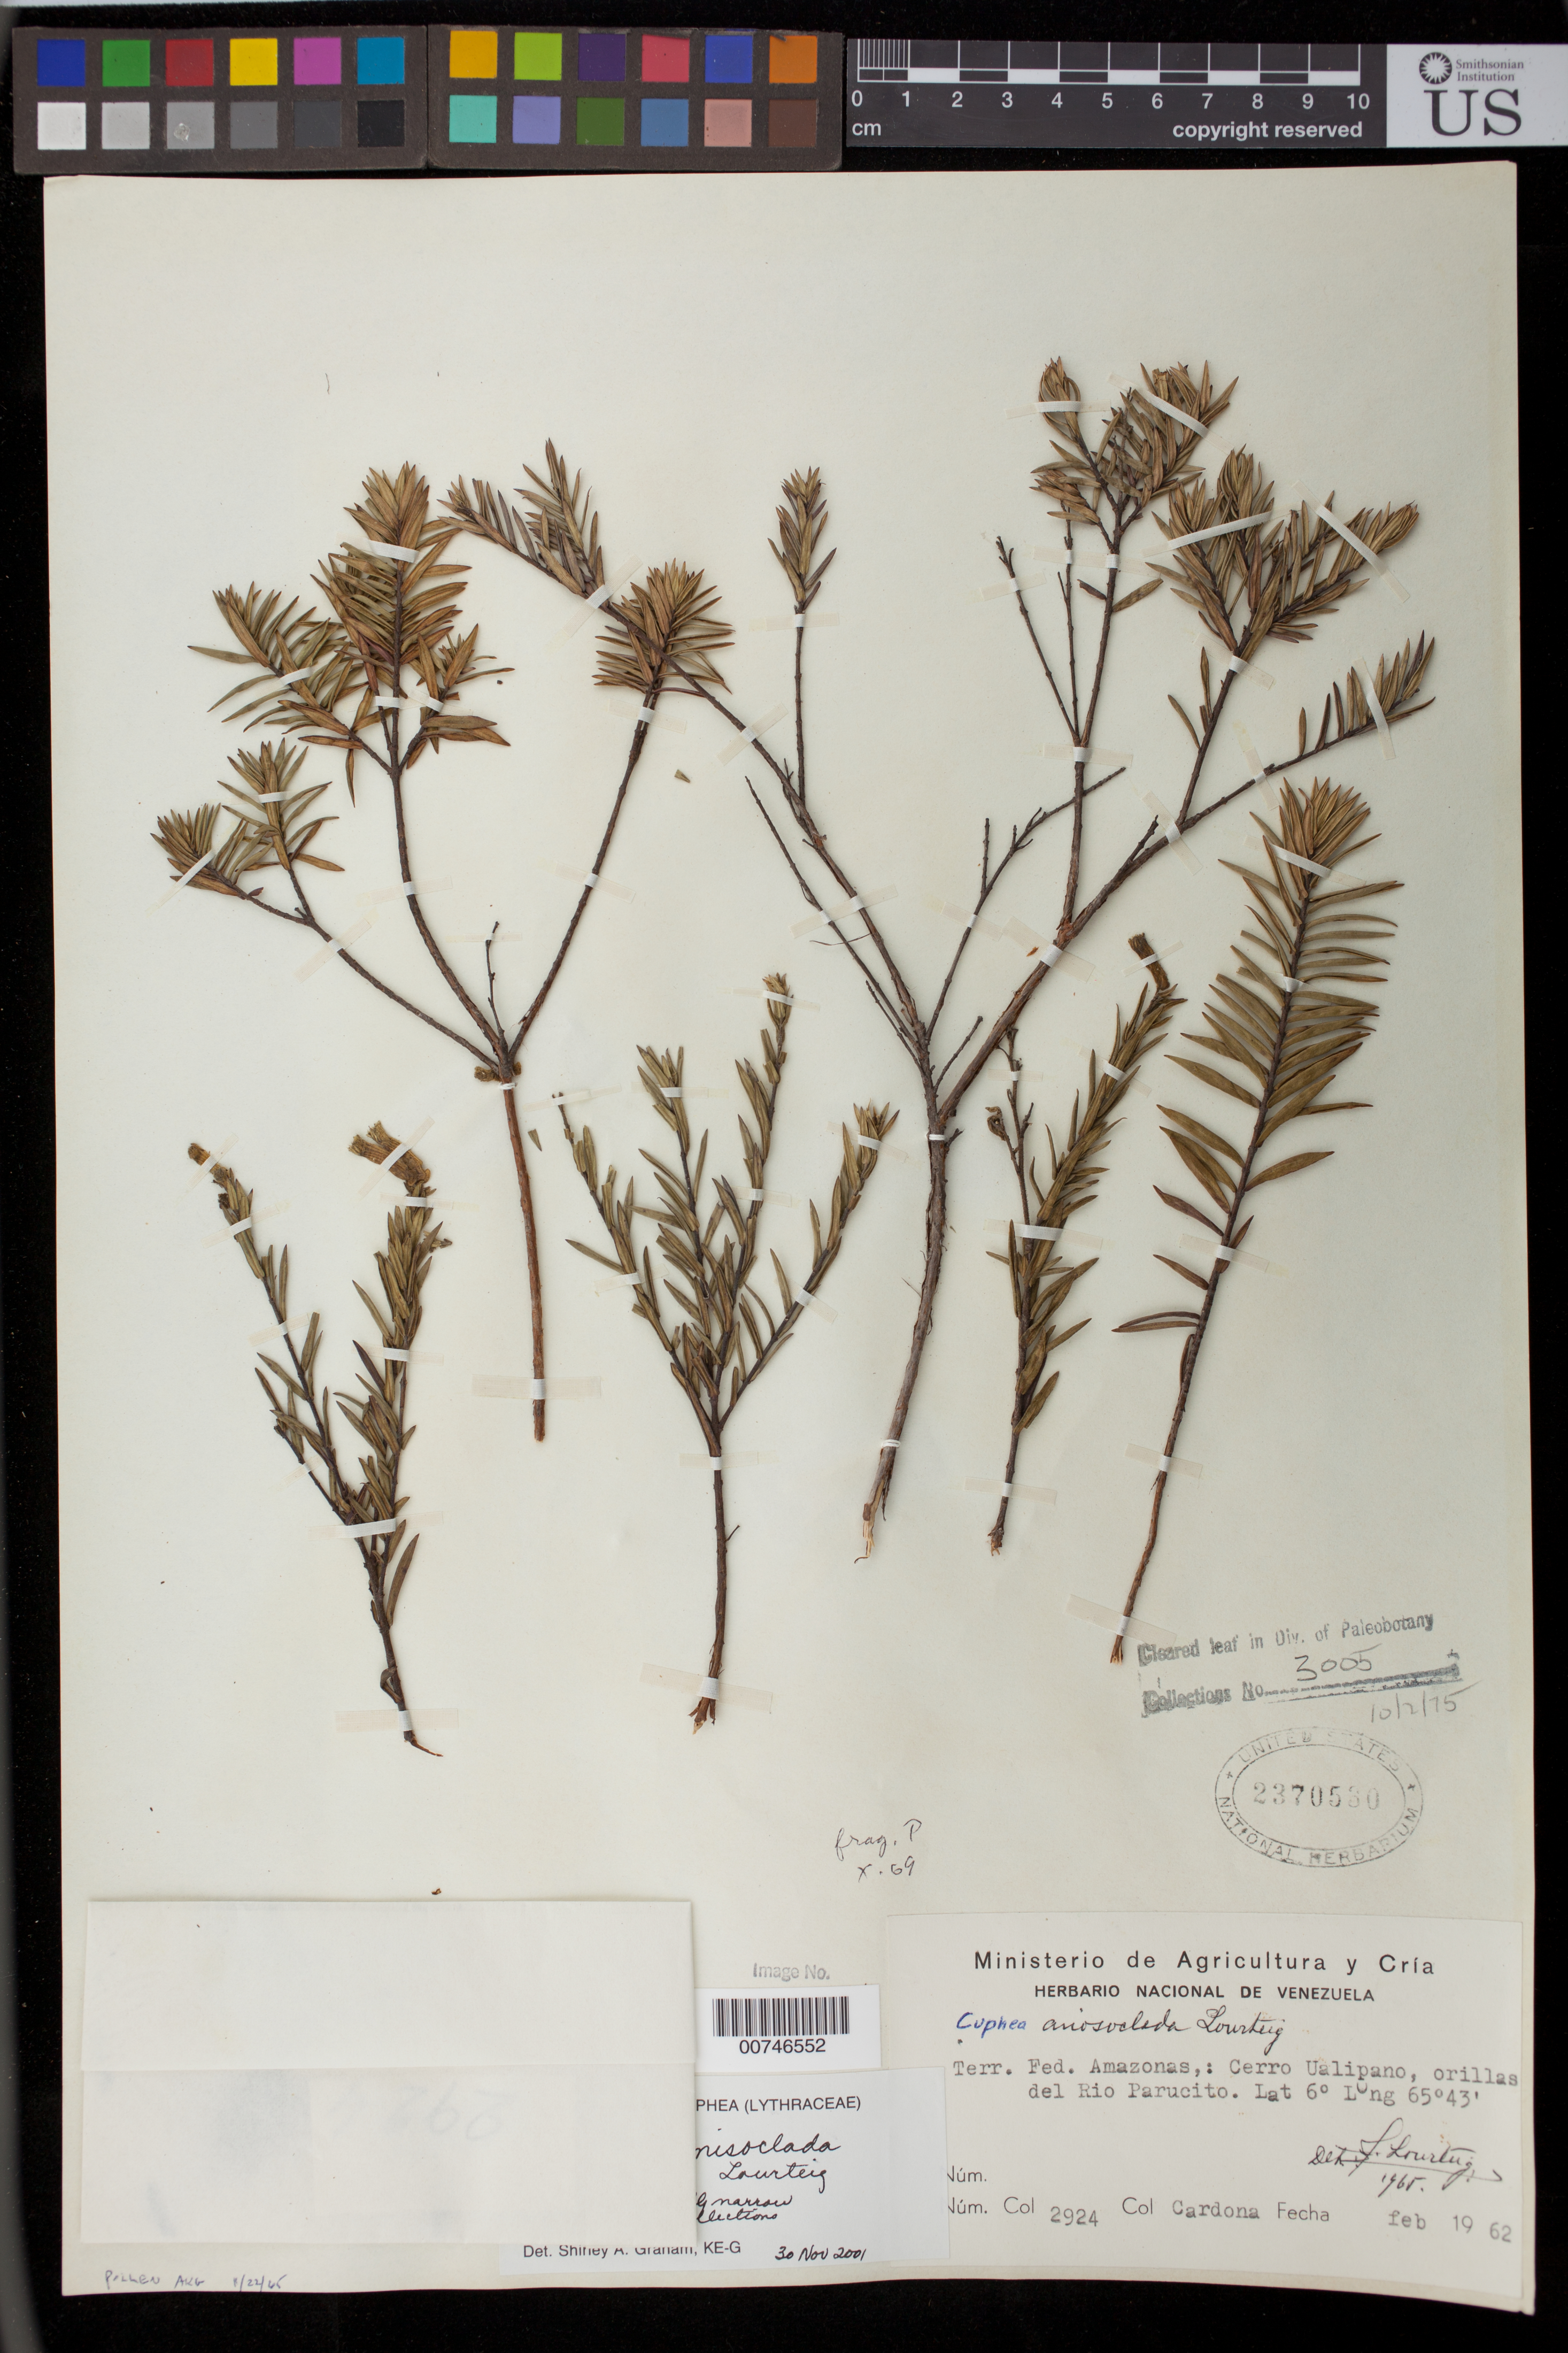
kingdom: Plantae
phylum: Tracheophyta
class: Magnoliopsida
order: Myrtales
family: Lythraceae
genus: Cuphea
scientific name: Cuphea anisoclada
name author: Lourteig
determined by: Graham, Shirley Ann Tousch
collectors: F. Cardona Puig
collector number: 2924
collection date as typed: Feb-62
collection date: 1962-02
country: Venezuela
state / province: Amazonas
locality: Cerro Ualipano, Río Parucito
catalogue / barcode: US 2370530